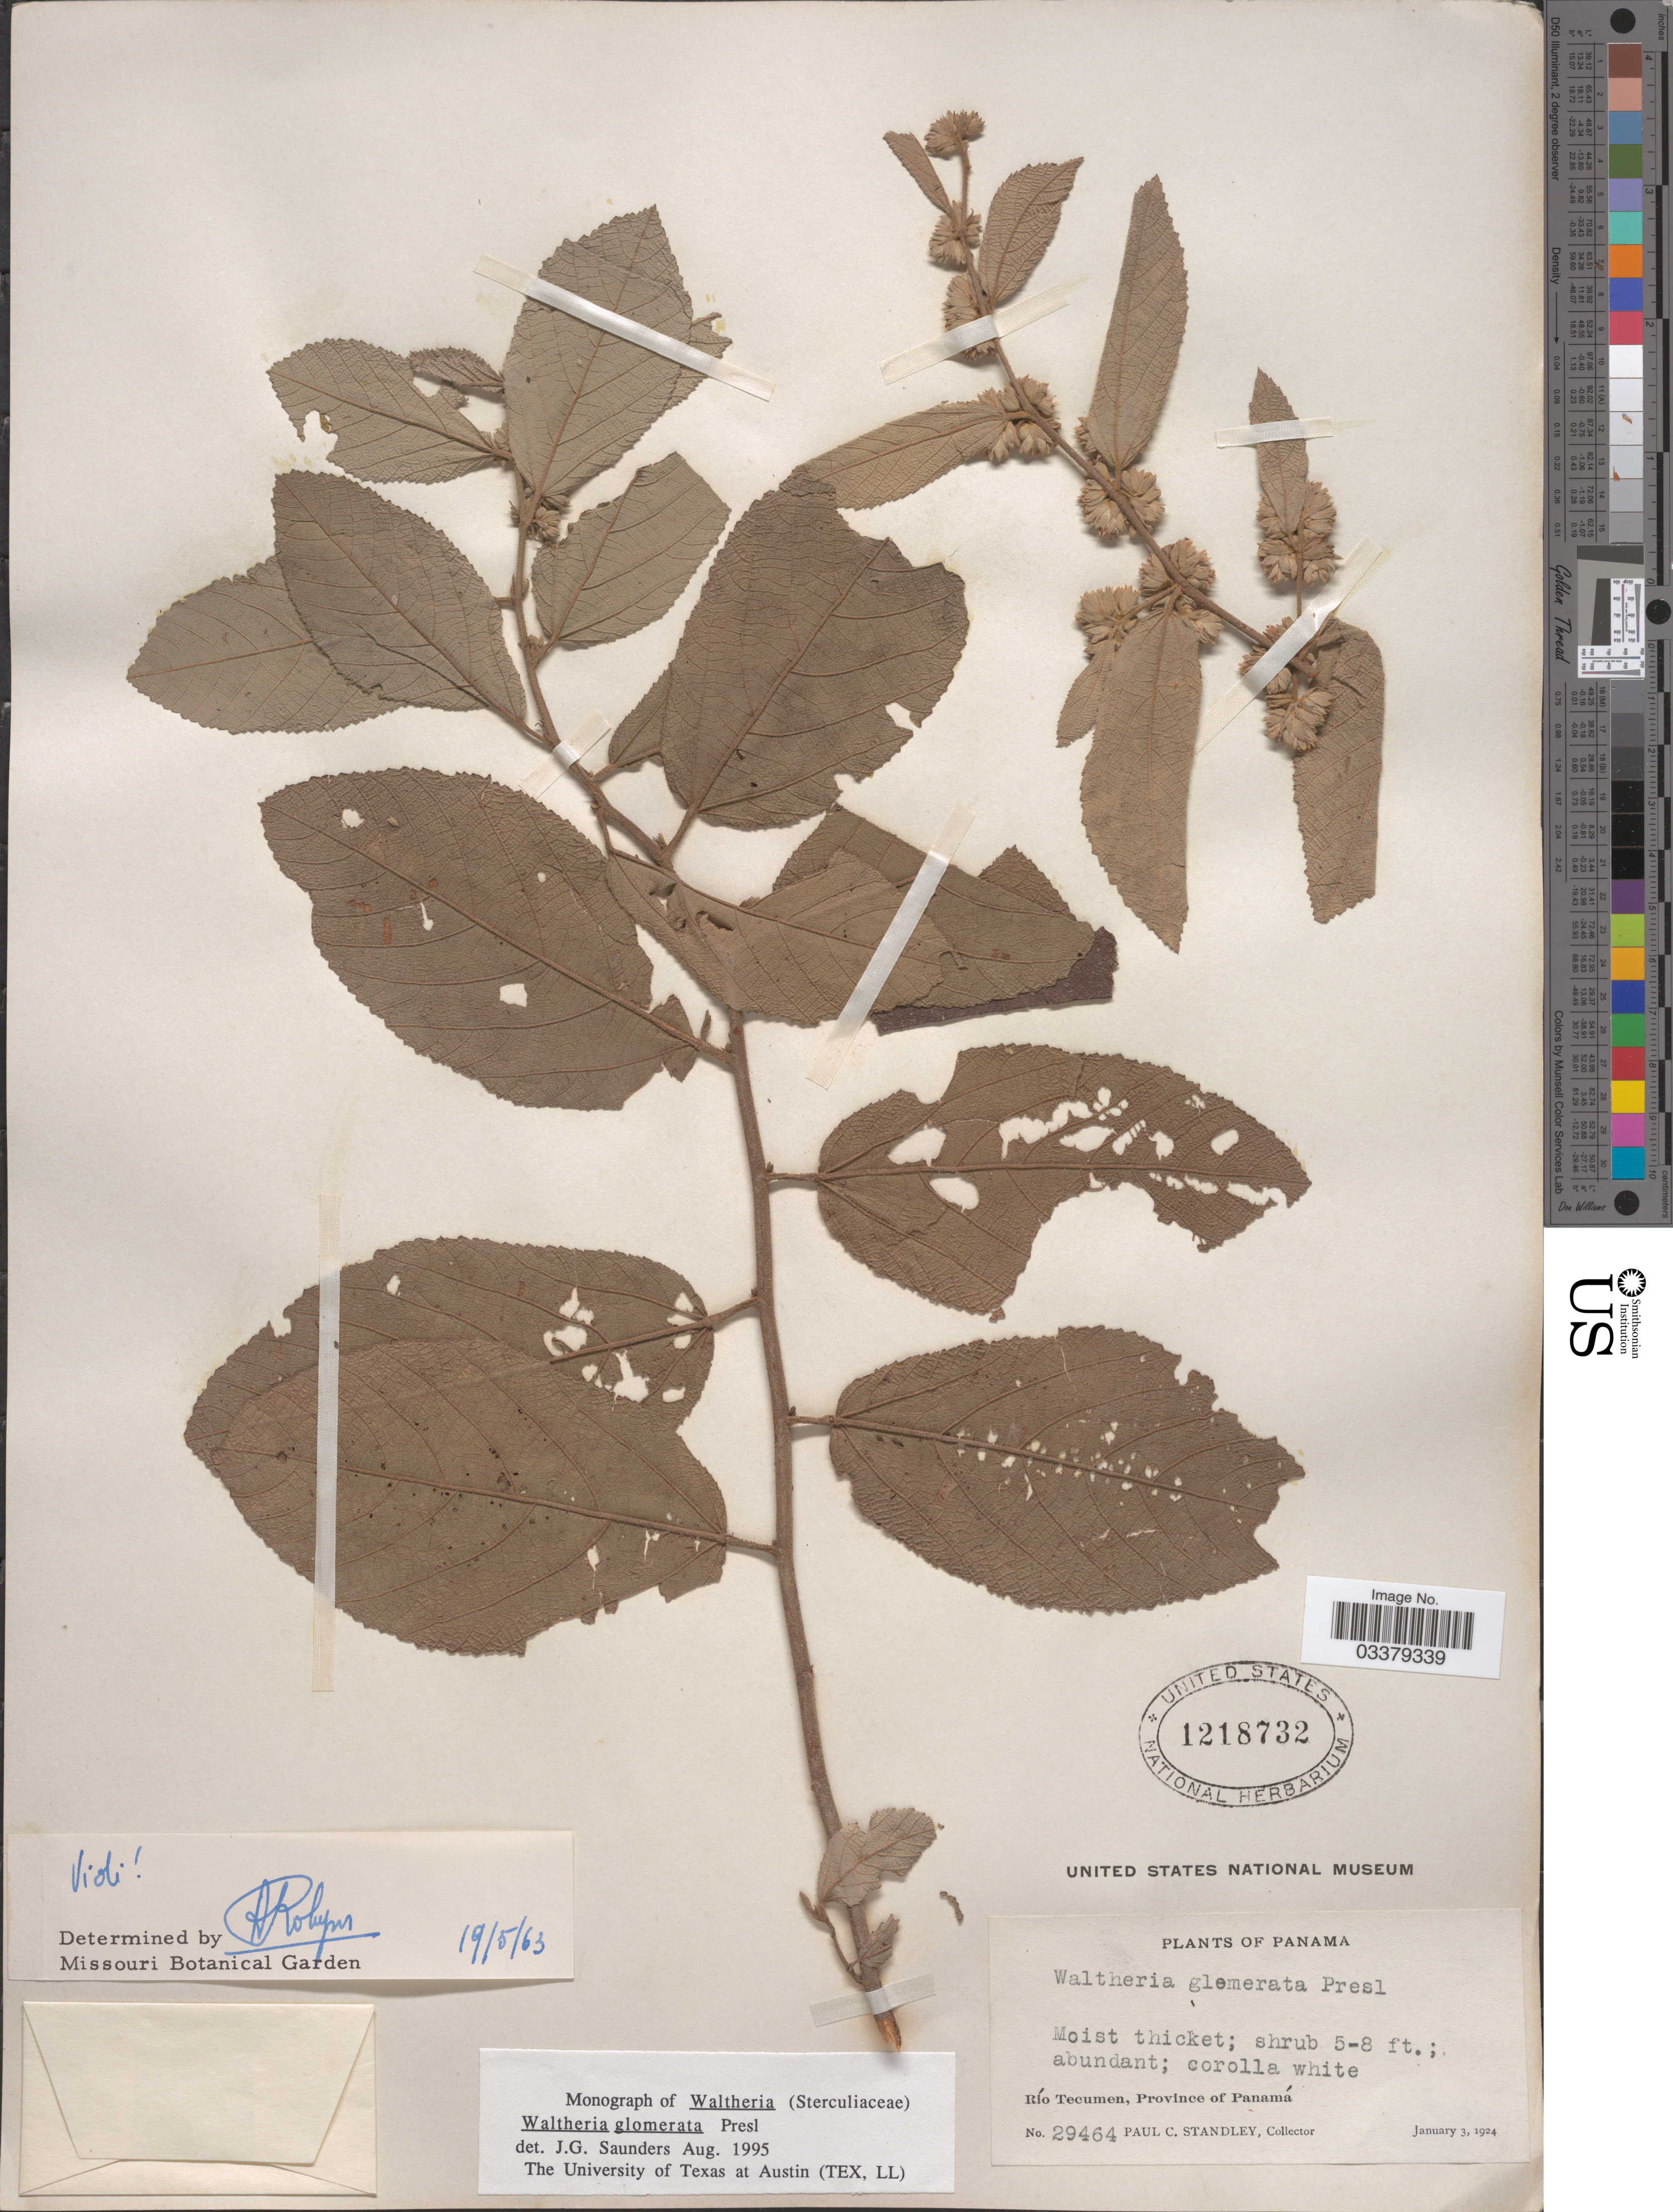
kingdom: Plantae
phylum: Tracheophyta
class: Magnoliopsida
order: Malvales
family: Malvaceae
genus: Waltheria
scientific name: Waltheria glomerata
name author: C. Presl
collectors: P. C. Standley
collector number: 29464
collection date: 1924-01-03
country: Panama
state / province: Panamá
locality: Río Tecumen.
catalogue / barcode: US 1218732